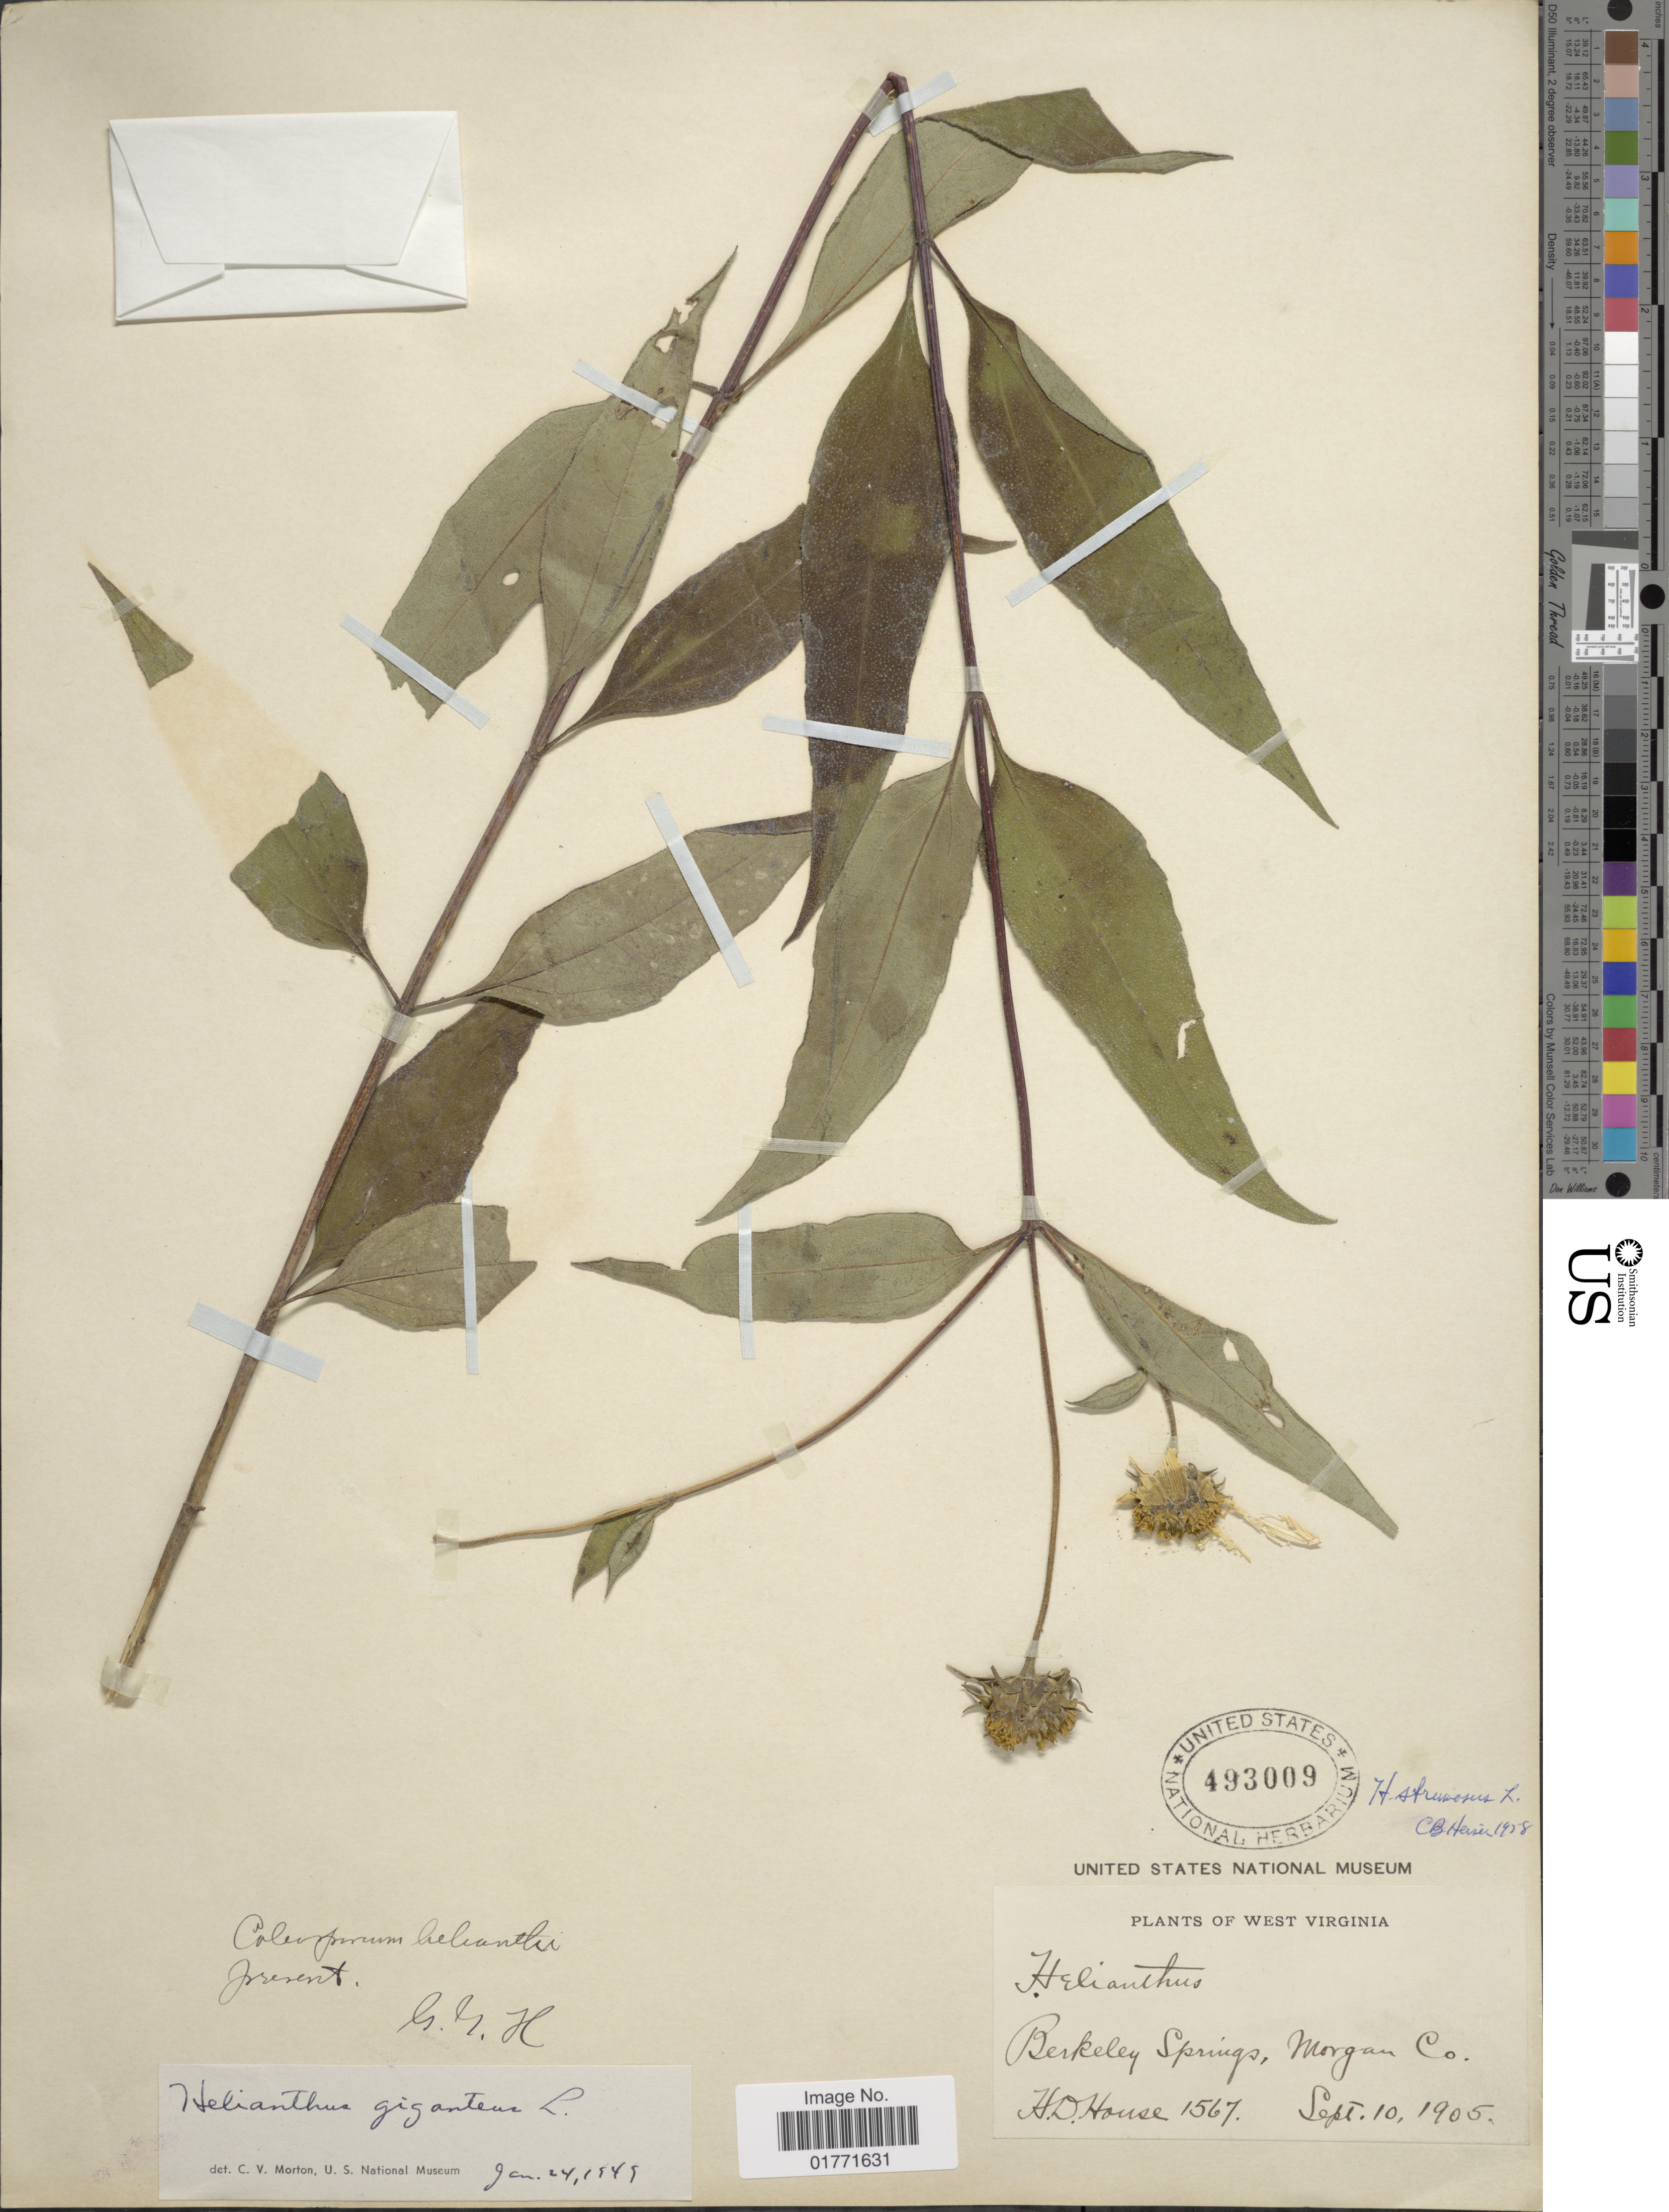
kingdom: Plantae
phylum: Tracheophyta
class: Magnoliopsida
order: Asterales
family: Asteraceae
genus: Helianthus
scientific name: Helianthus strumosus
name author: L.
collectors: H. D. House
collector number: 1567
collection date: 1905-09-10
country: United States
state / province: West Virginia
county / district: Morgan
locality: West Virginia. Berkeley Springs, Morgan Co.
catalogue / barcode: US 493009